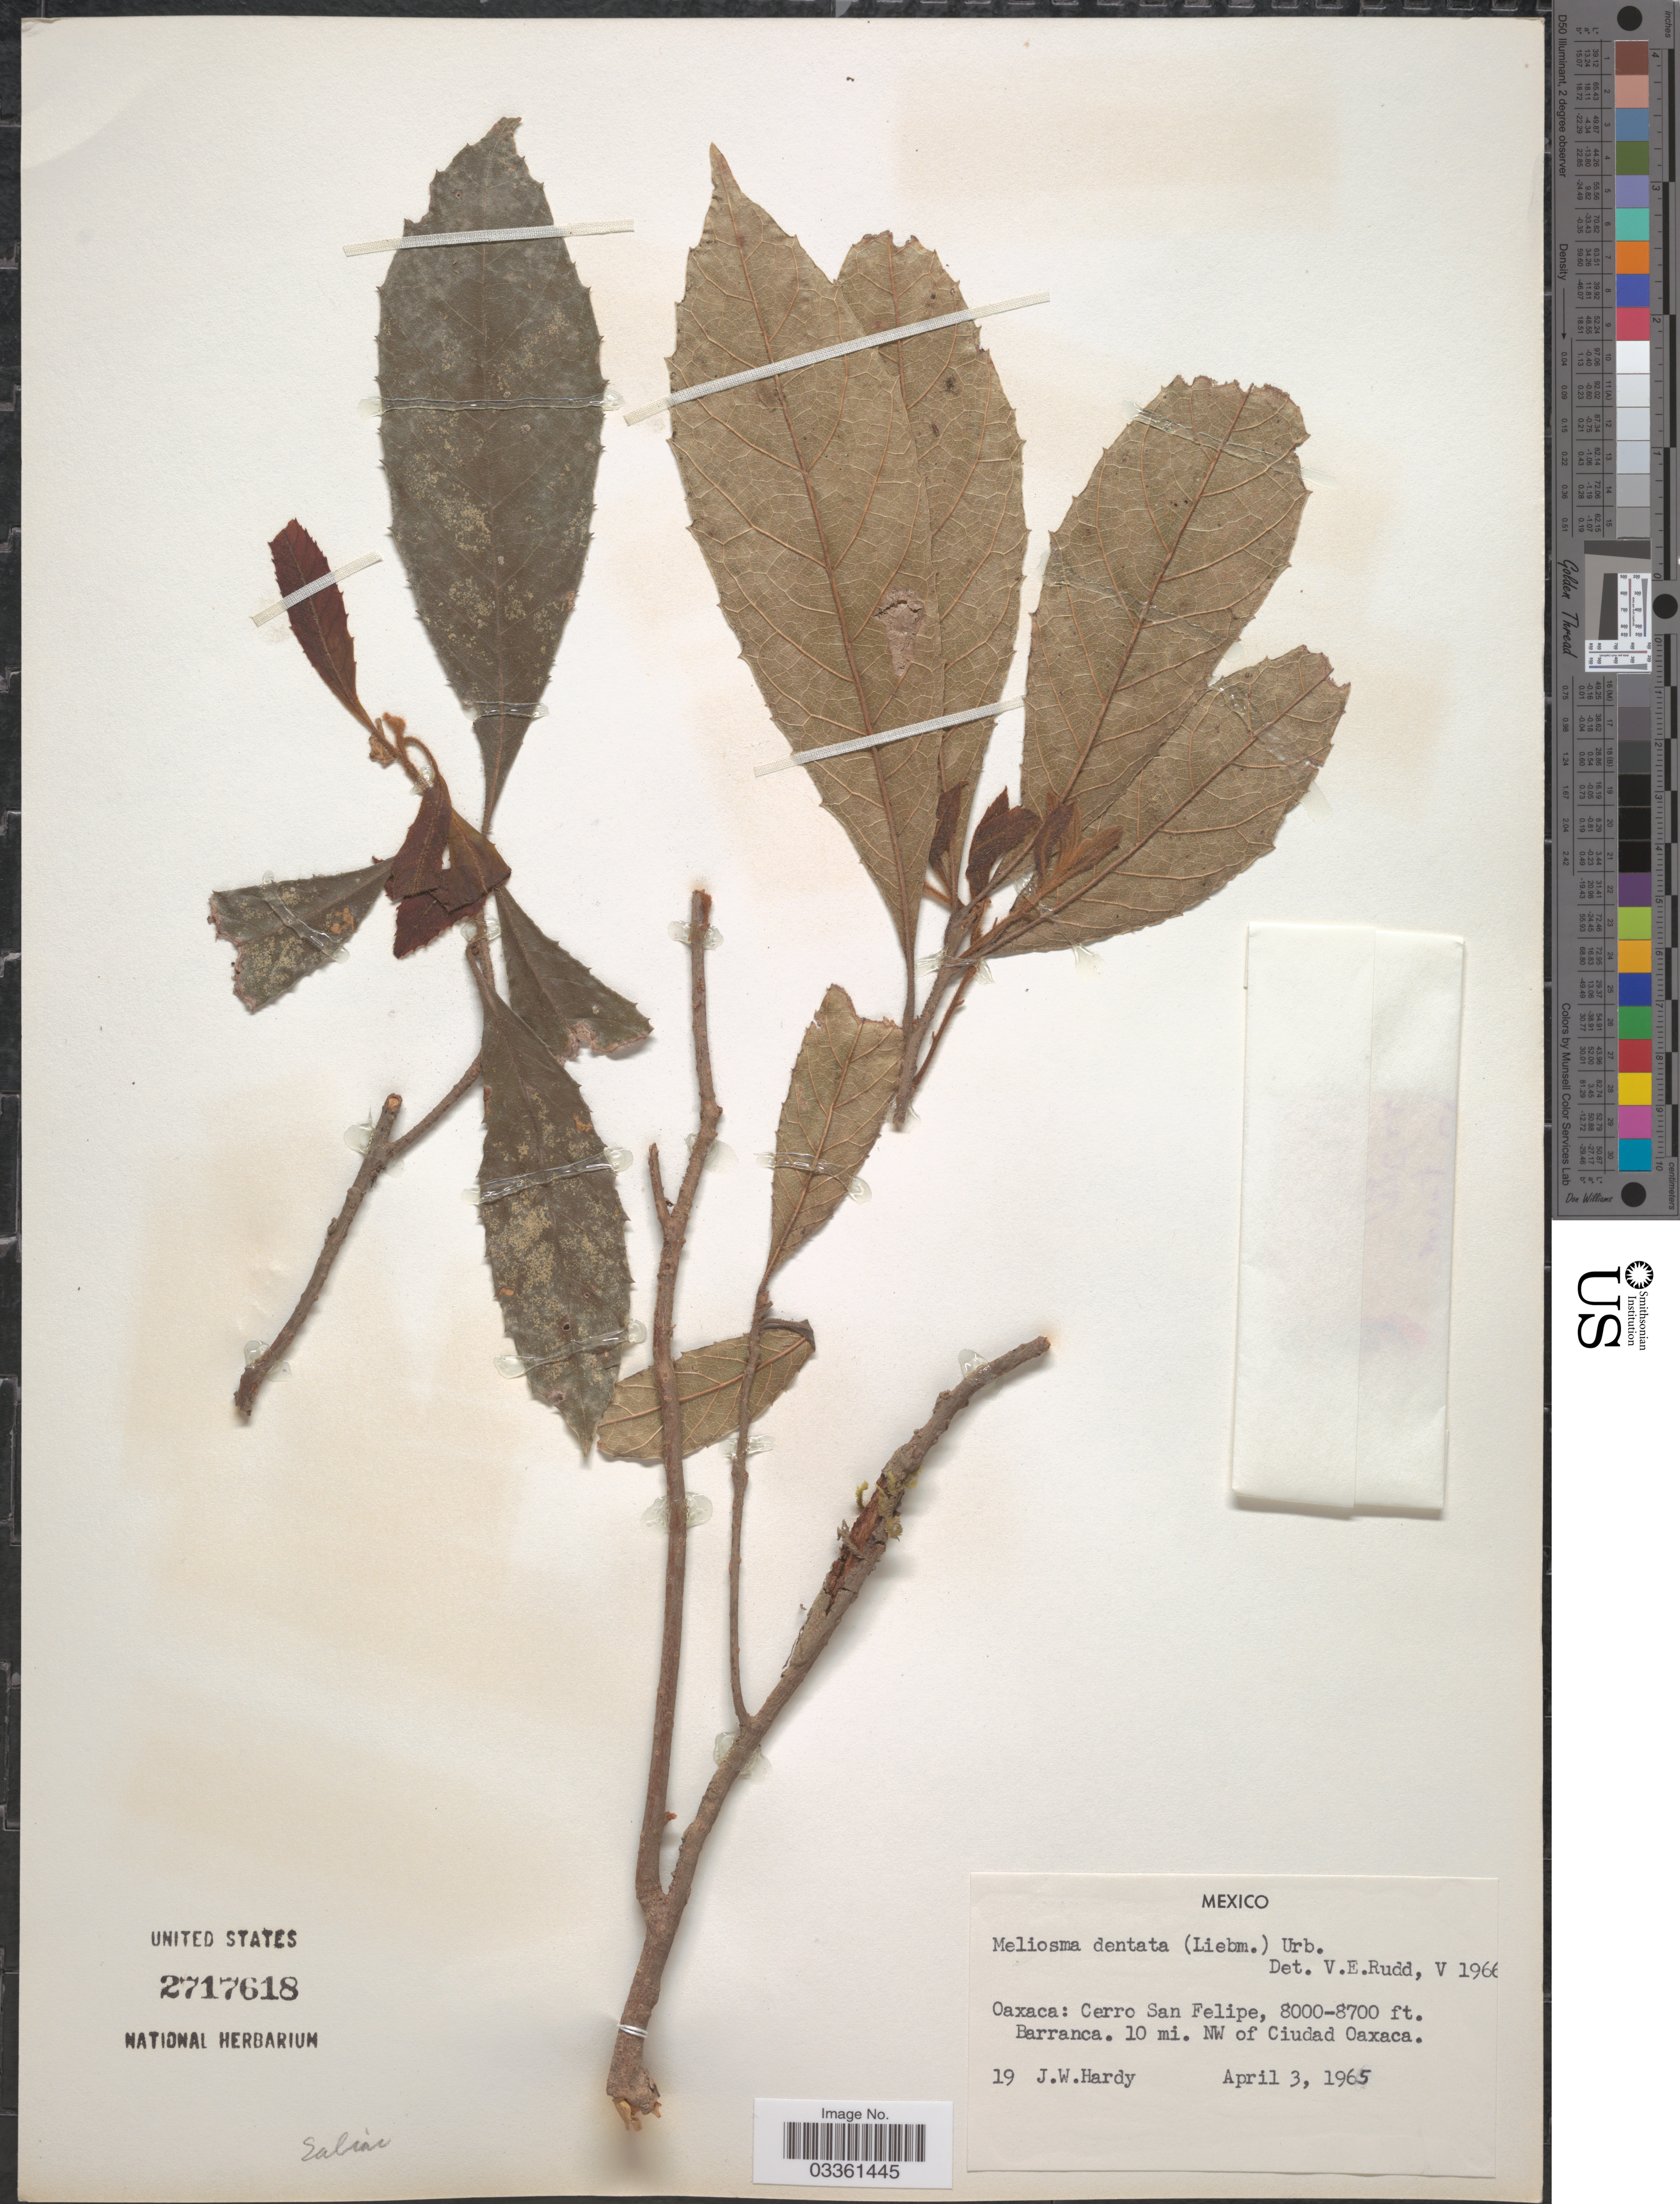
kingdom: Plantae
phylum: Tracheophyta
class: Magnoliopsida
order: Proteales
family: Sabiaceae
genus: Meliosma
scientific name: Meliosma dentata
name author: (Liebm.) Urb.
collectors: J. Hardy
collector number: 19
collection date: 1965-04-03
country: Mexico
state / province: Oaxaca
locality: Cerro San Felipe. Barranca. 10 mi. NW of Ciudad Oaxaca.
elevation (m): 2438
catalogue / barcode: US 2717618